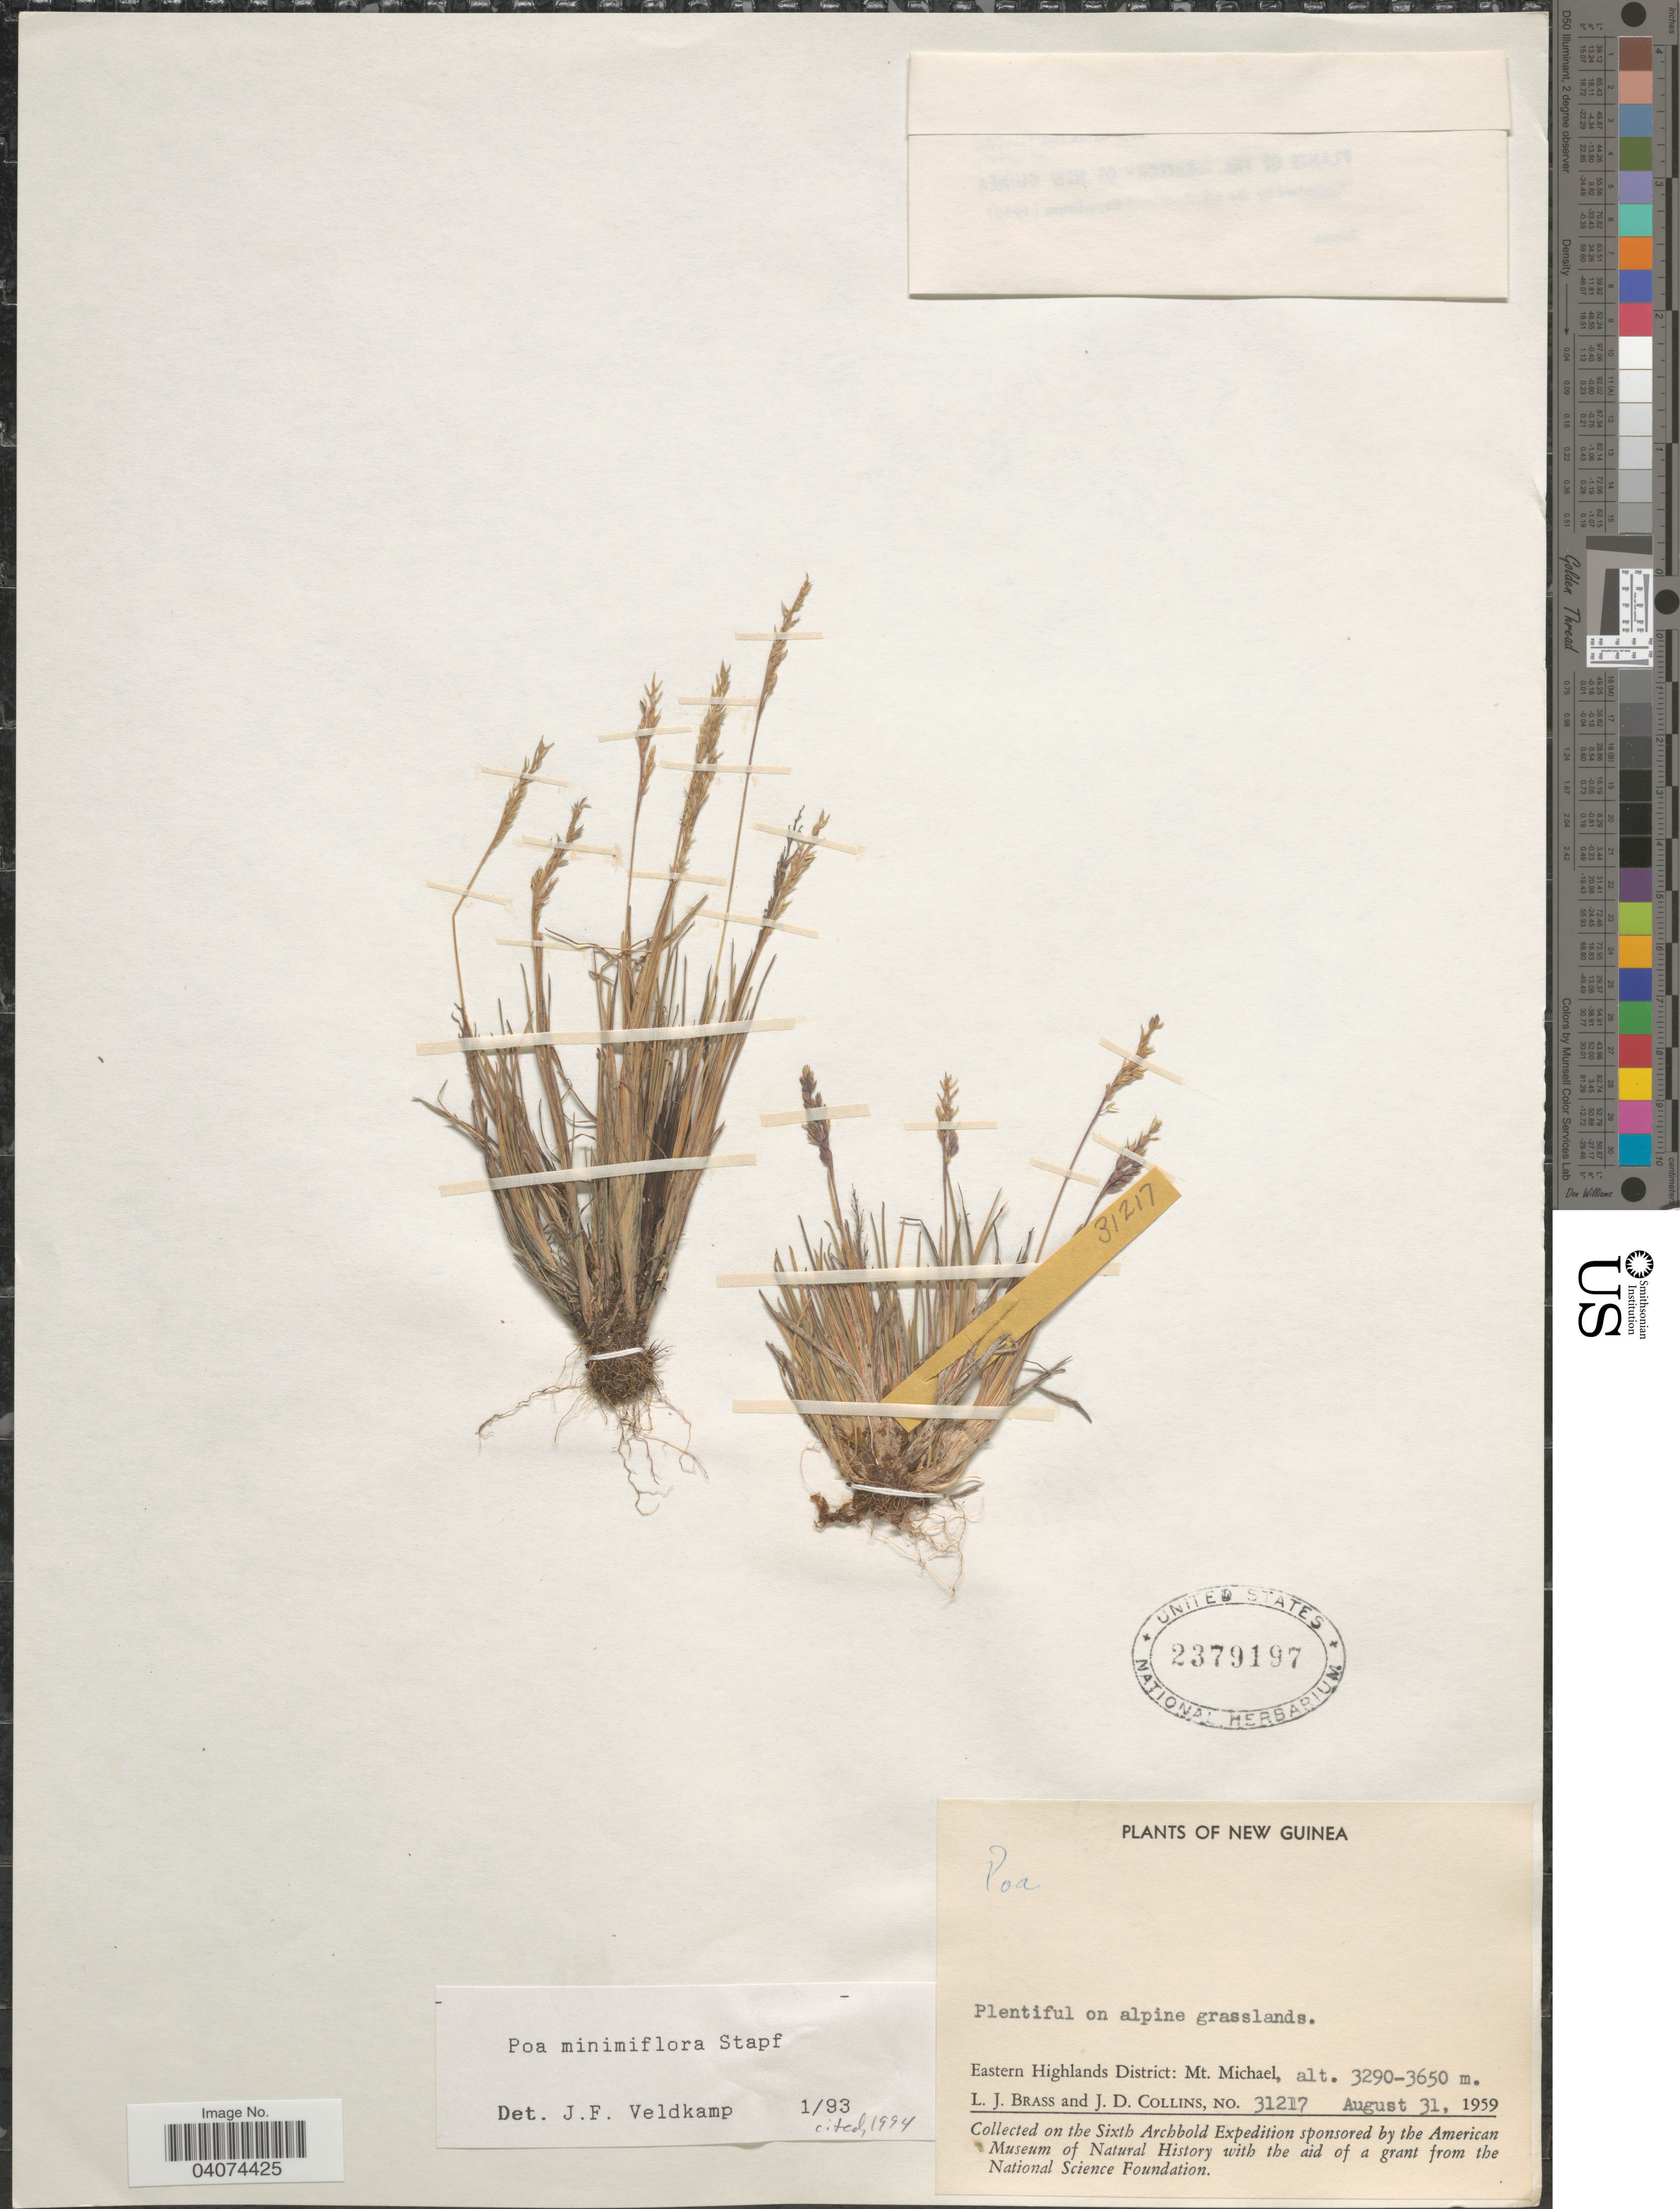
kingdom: Plantae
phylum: Tracheophyta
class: Liliopsida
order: Poales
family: Poaceae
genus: Poa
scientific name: Poa minimiflora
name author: Stapf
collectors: L. J. Brass & J. Collins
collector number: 31217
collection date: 1959-08-31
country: Papua New Guinea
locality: New Guinea. Plentiful on alpine grasslands. Eastern Highlands District: Mt. Michael. Sixth Archbold Expedition.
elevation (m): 3290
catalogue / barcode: US 2379197